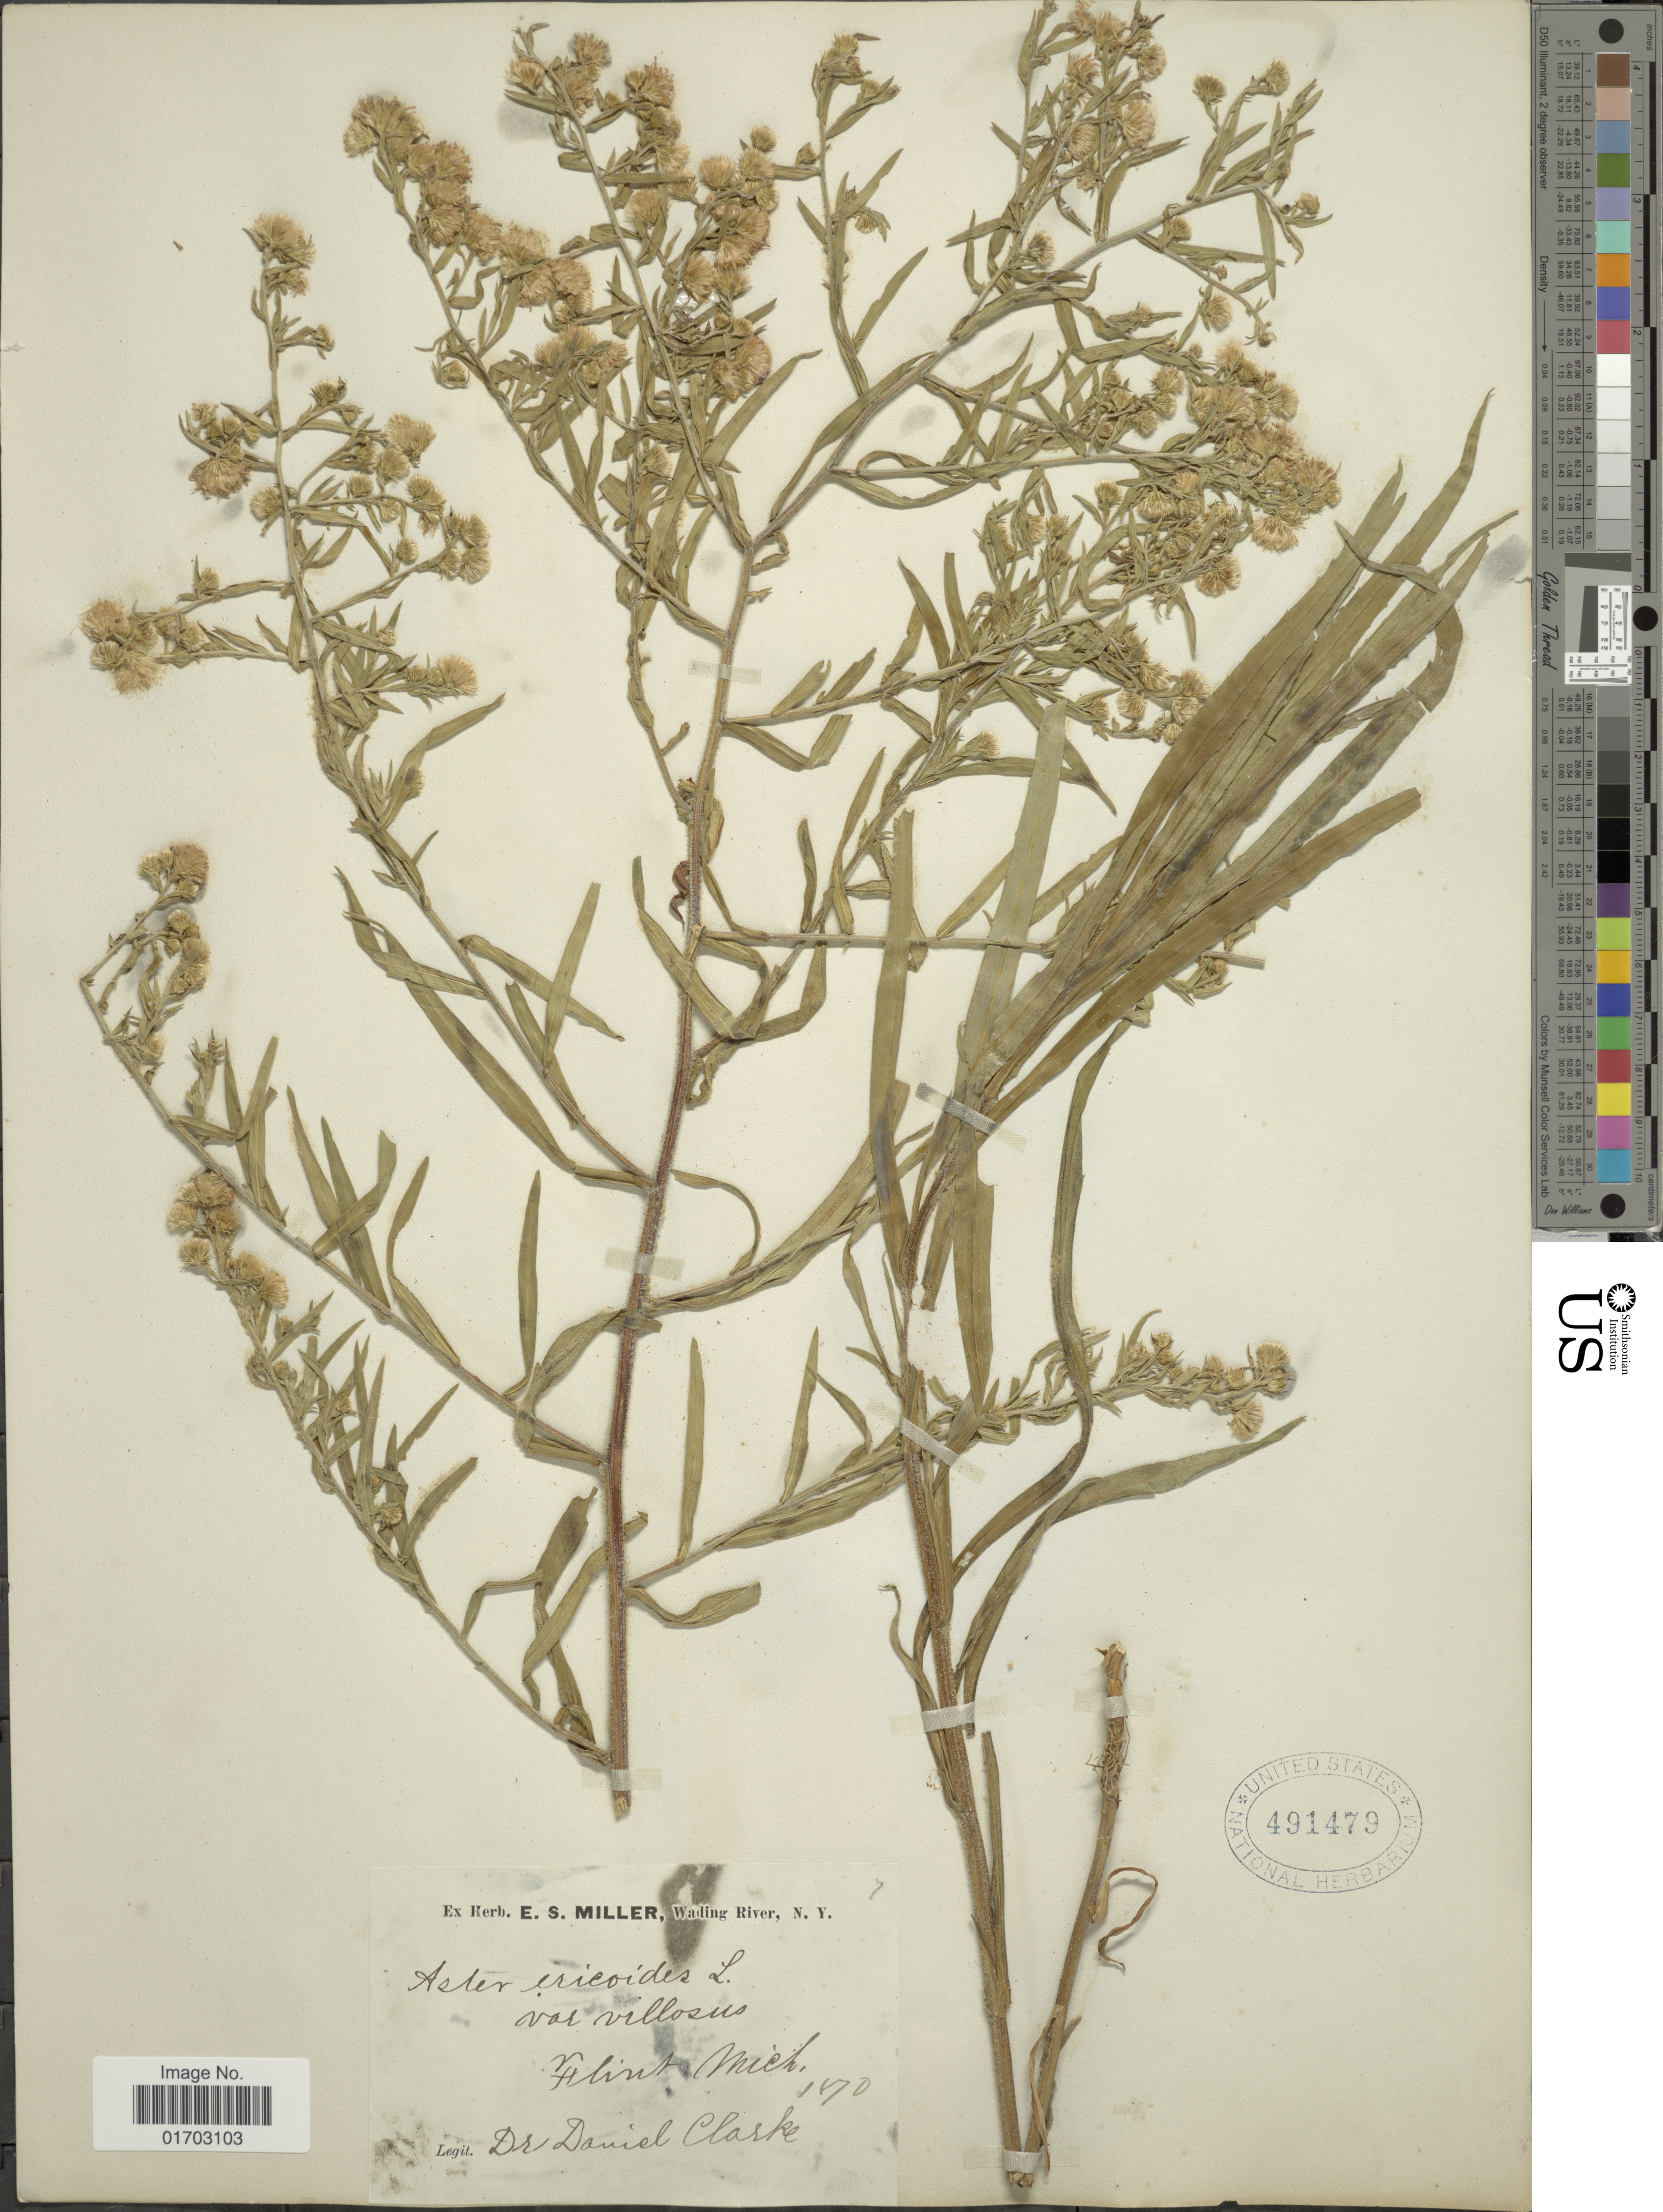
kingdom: Plantae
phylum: Tracheophyta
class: Magnoliopsida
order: Asterales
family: Asteraceae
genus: Symphyotrichum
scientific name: Symphyotrichum simplex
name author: (Willd.) Á. Löve & D. Löve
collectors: D. Clark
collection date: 1870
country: United States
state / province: Michigan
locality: Flint.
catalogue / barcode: US 491479